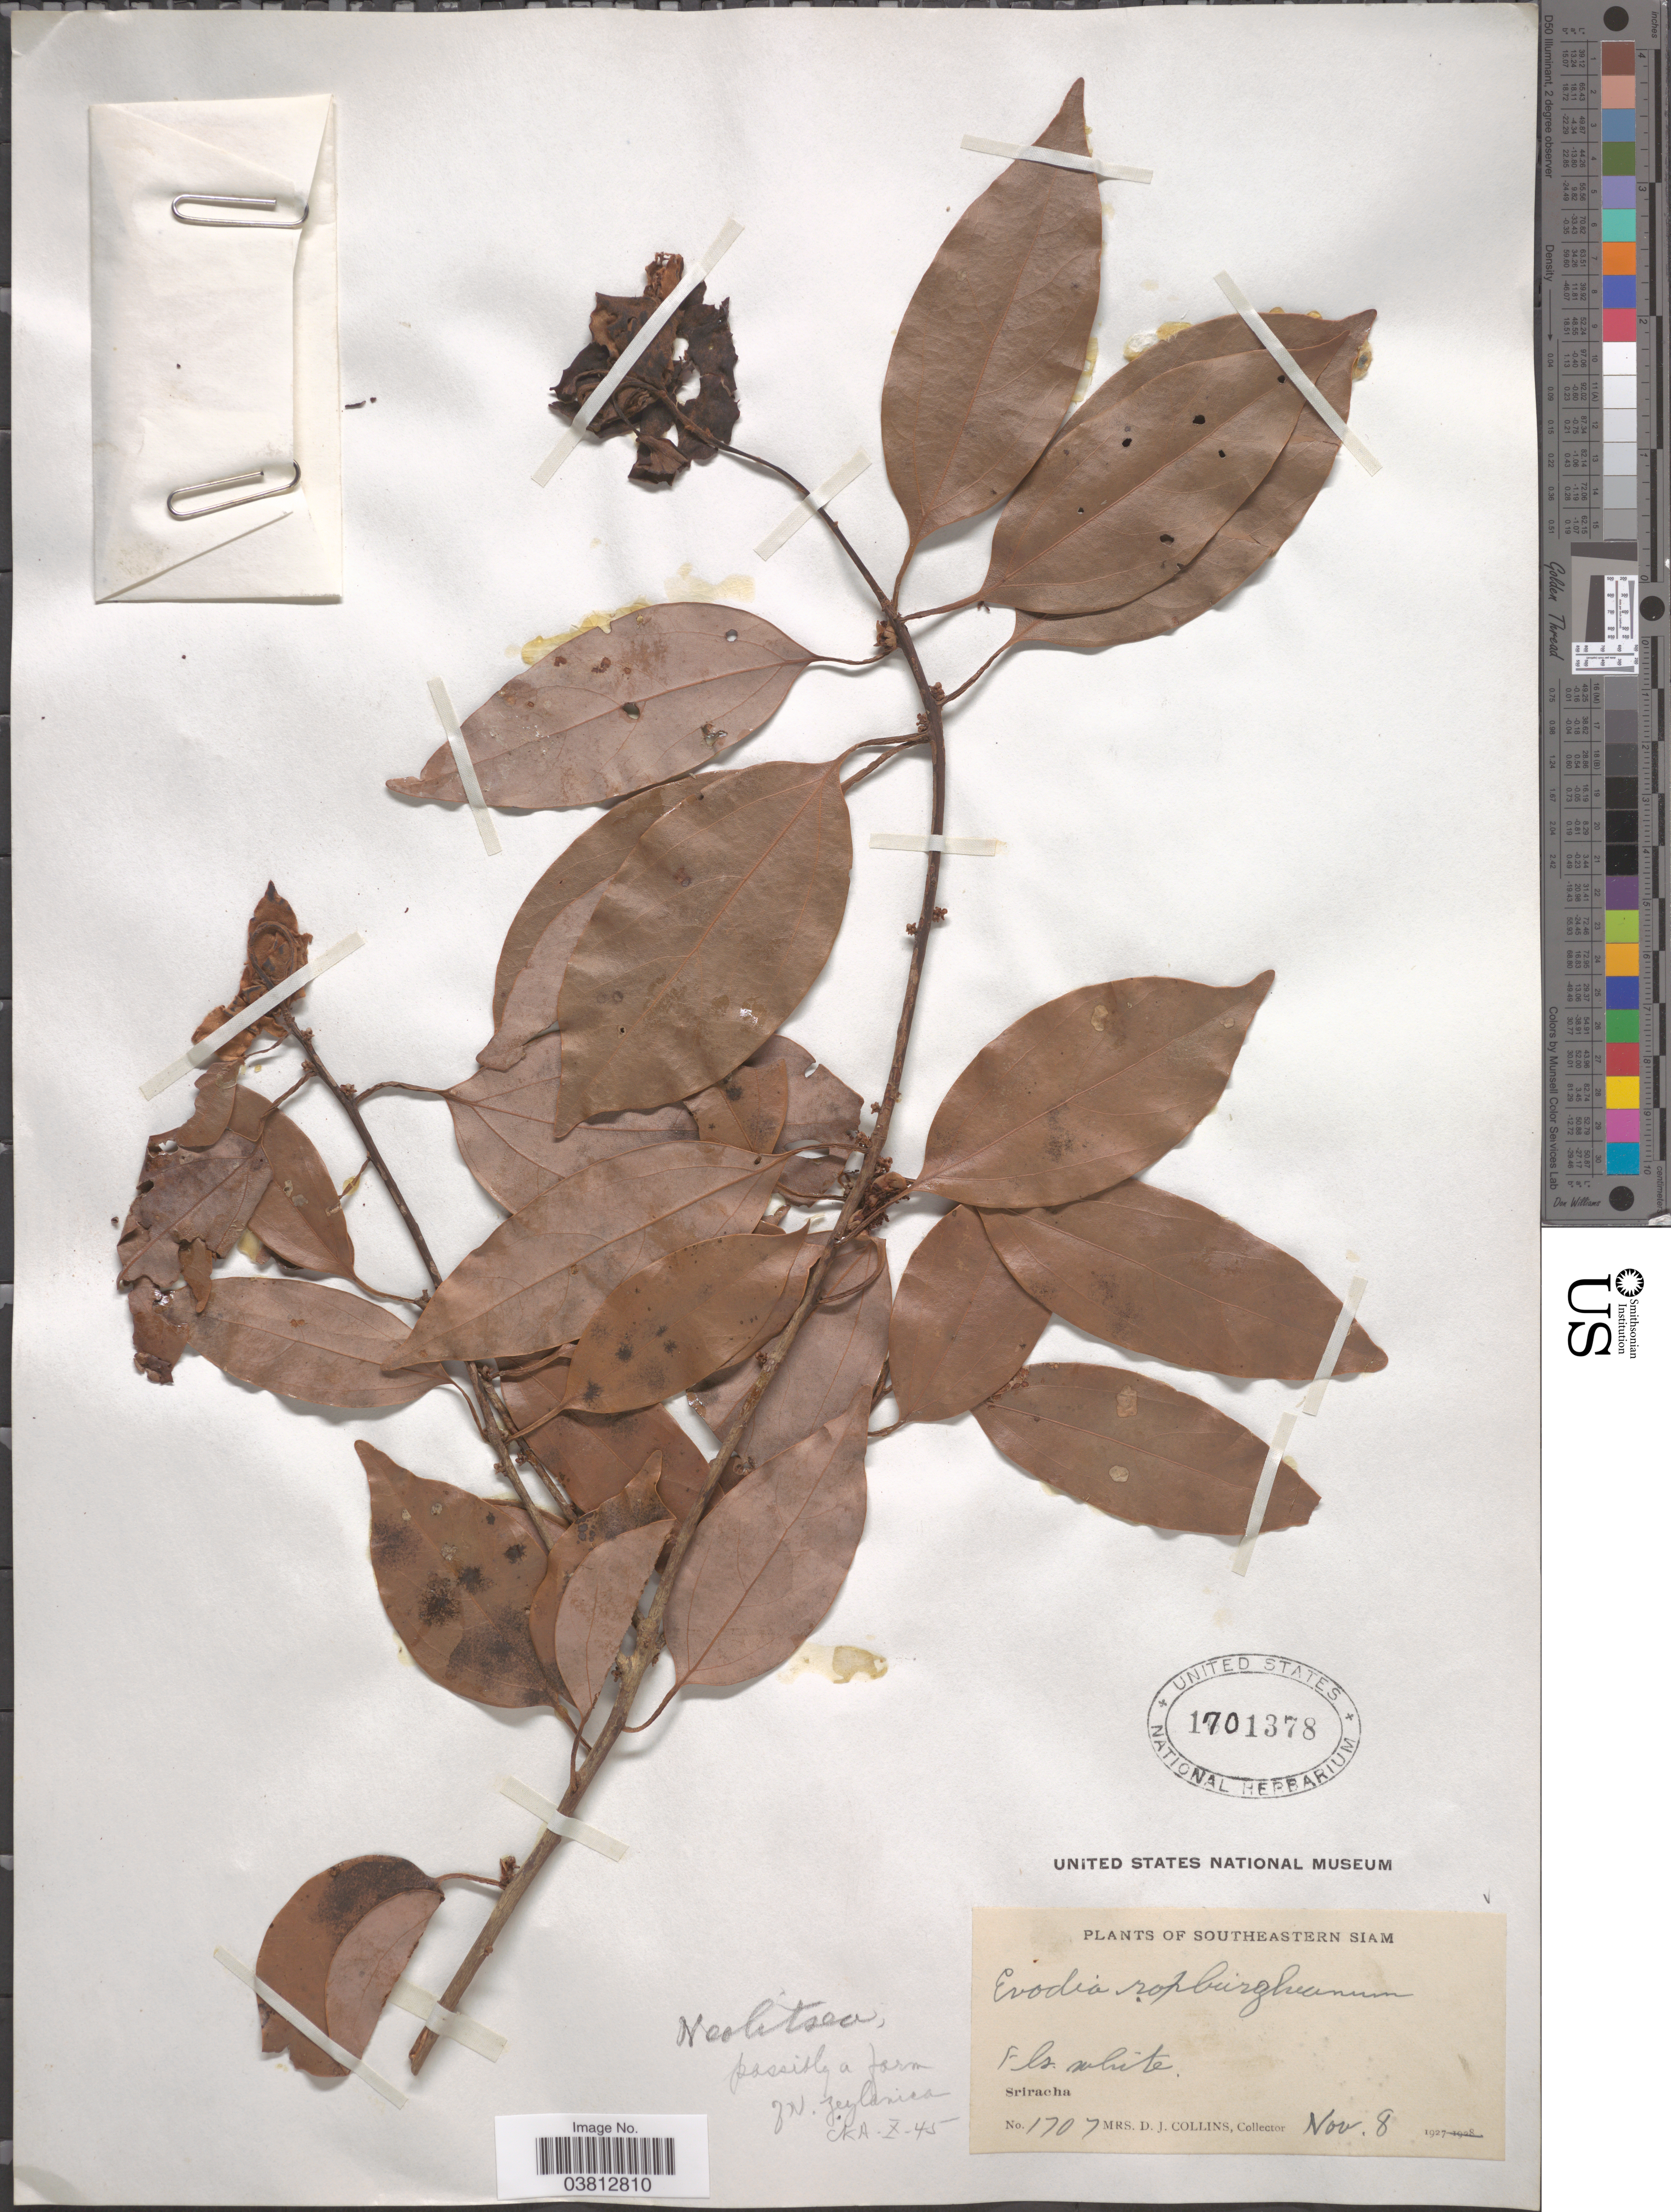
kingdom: Plantae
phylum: Tracheophyta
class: Magnoliopsida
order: Laurales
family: Lauraceae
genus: Neolitsea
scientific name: Neolitsea zeylanica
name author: (Nees & T. Nees) Merr.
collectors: J. Collins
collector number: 1707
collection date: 1927-11-08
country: Thailand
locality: Southeastern Siam. Sriracha.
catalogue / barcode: US 1701378